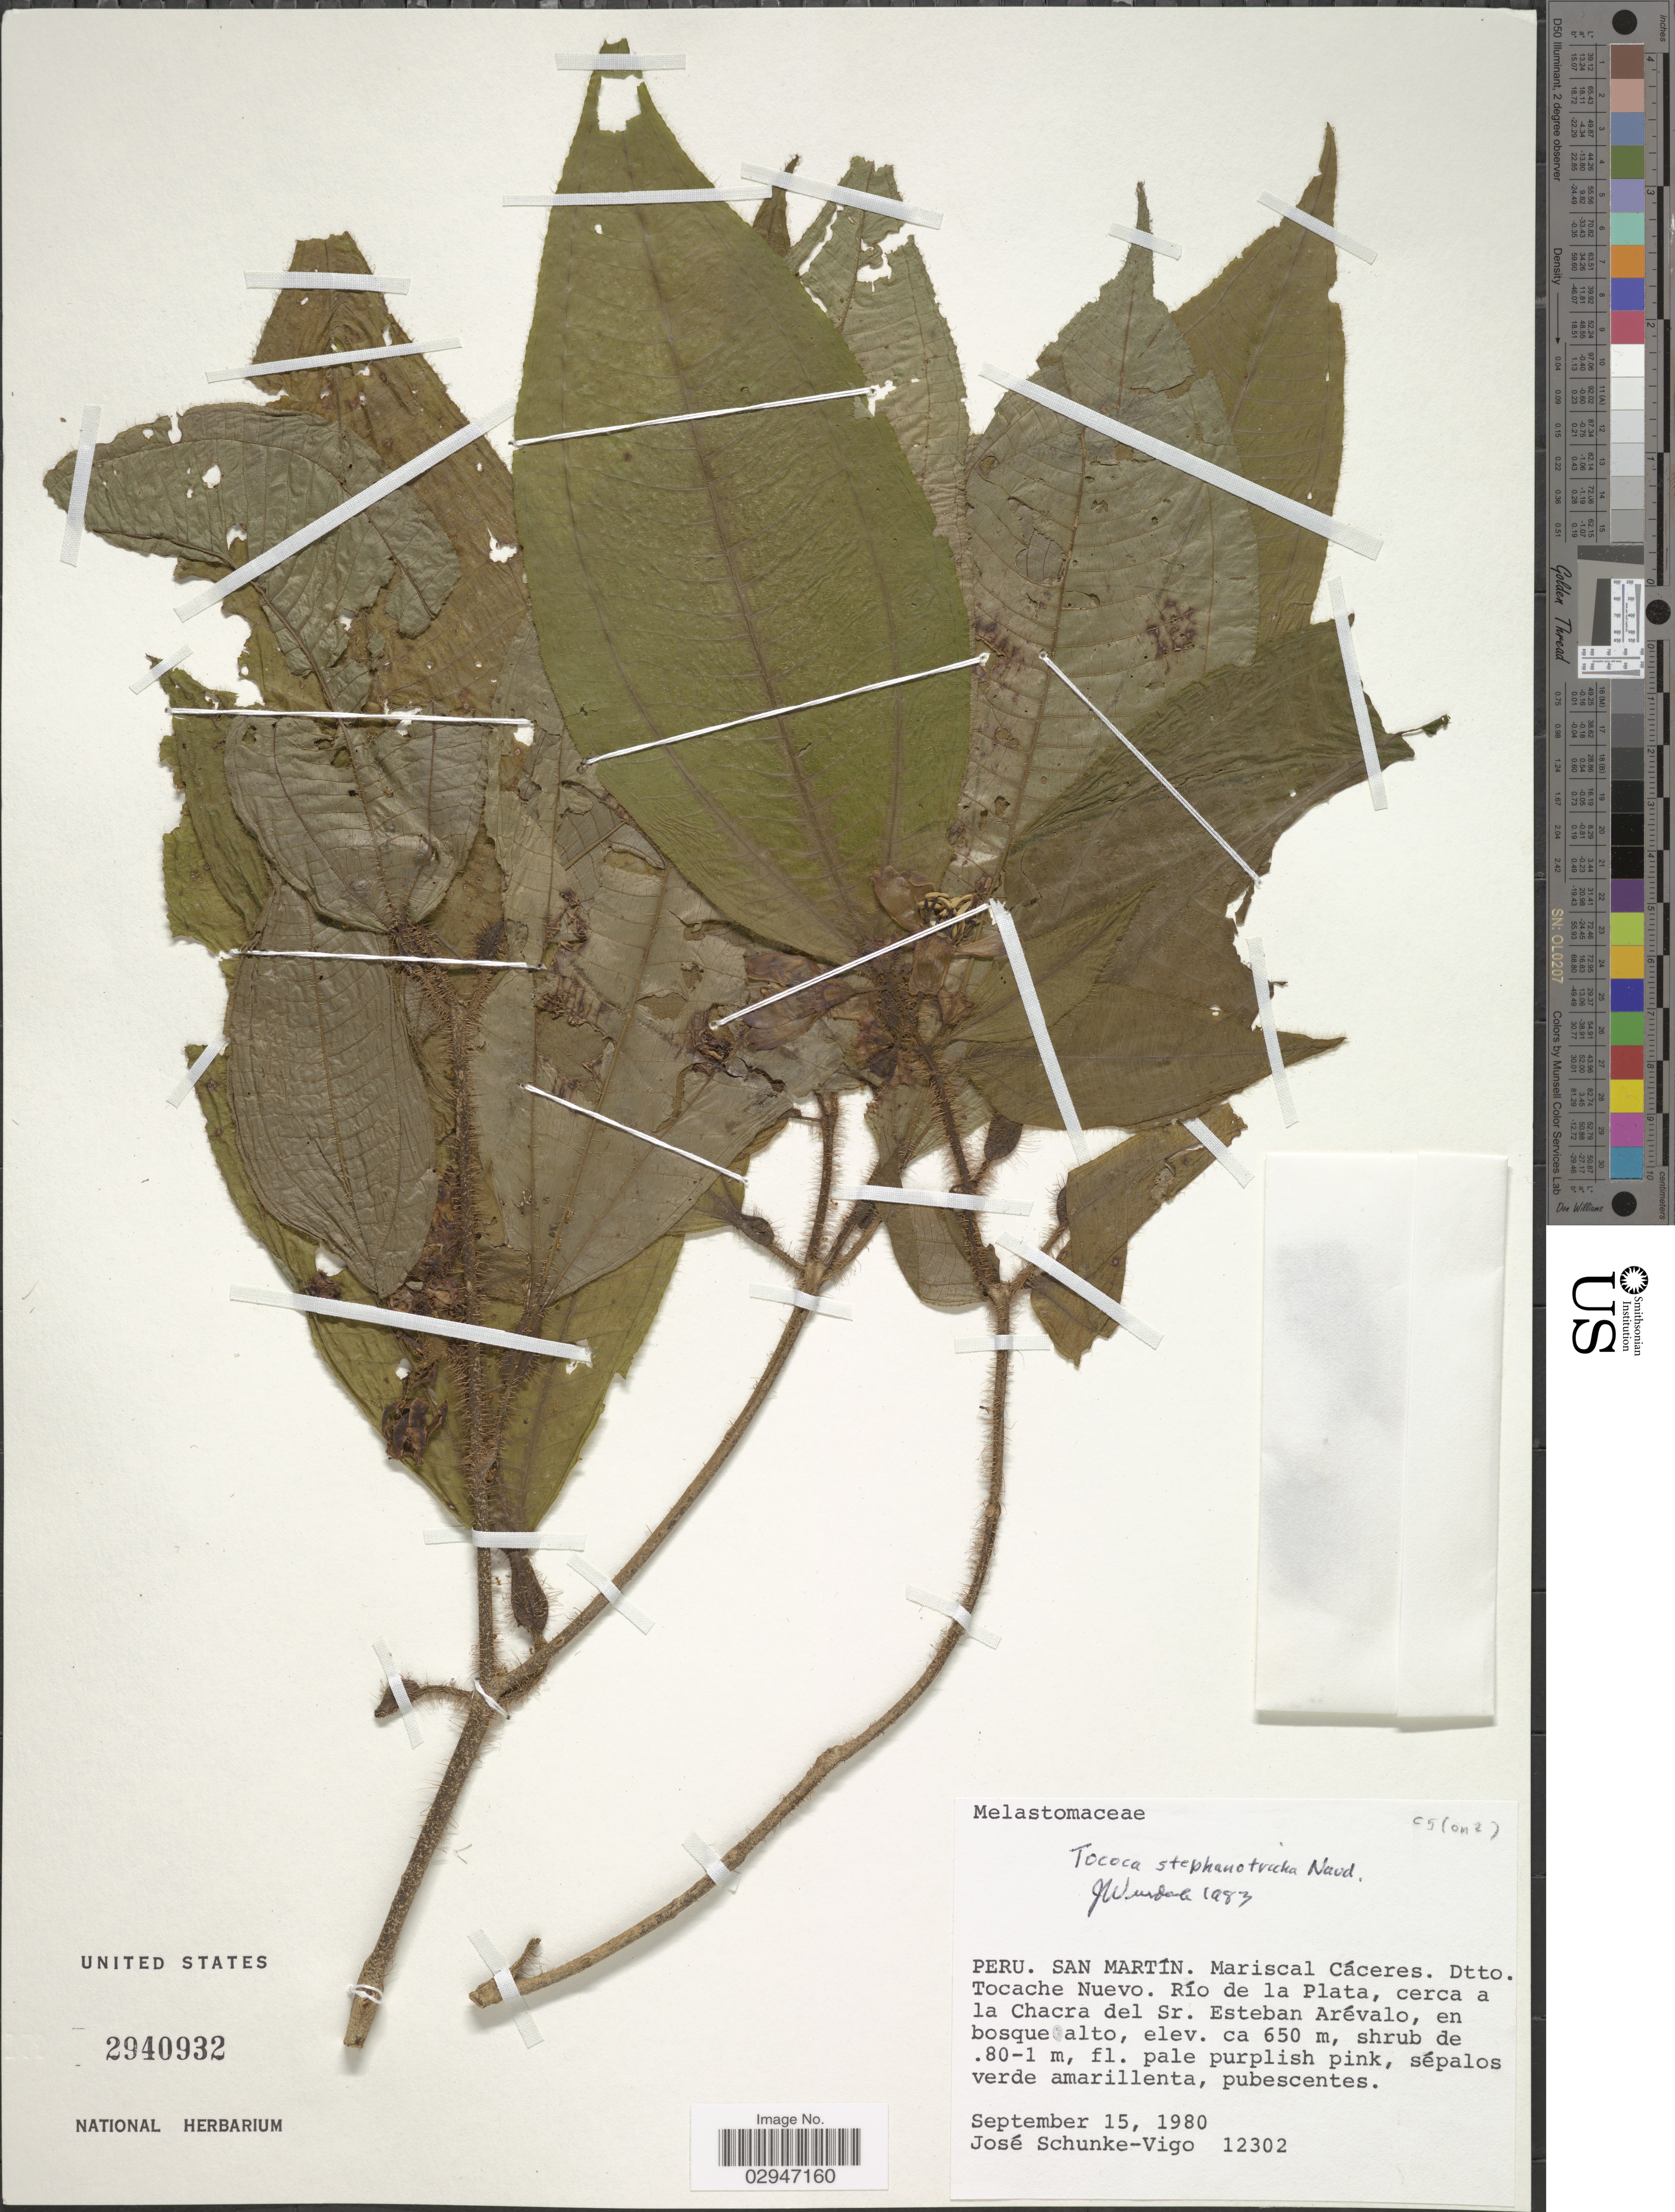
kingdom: Plantae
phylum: Tracheophyta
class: Magnoliopsida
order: Myrtales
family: Melastomataceae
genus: Tococa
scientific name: Tococa stephanotricha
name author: Naudin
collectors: J. Schunke Vigo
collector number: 12302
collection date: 1980-09-15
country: Peru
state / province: San Martín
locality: Mariscal Cáceres. Dtto. Tocache Nuevo. Río de la Plata, cerca a la Chacra del Sr. Esteban Arévalo.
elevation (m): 650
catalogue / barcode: US 2940932